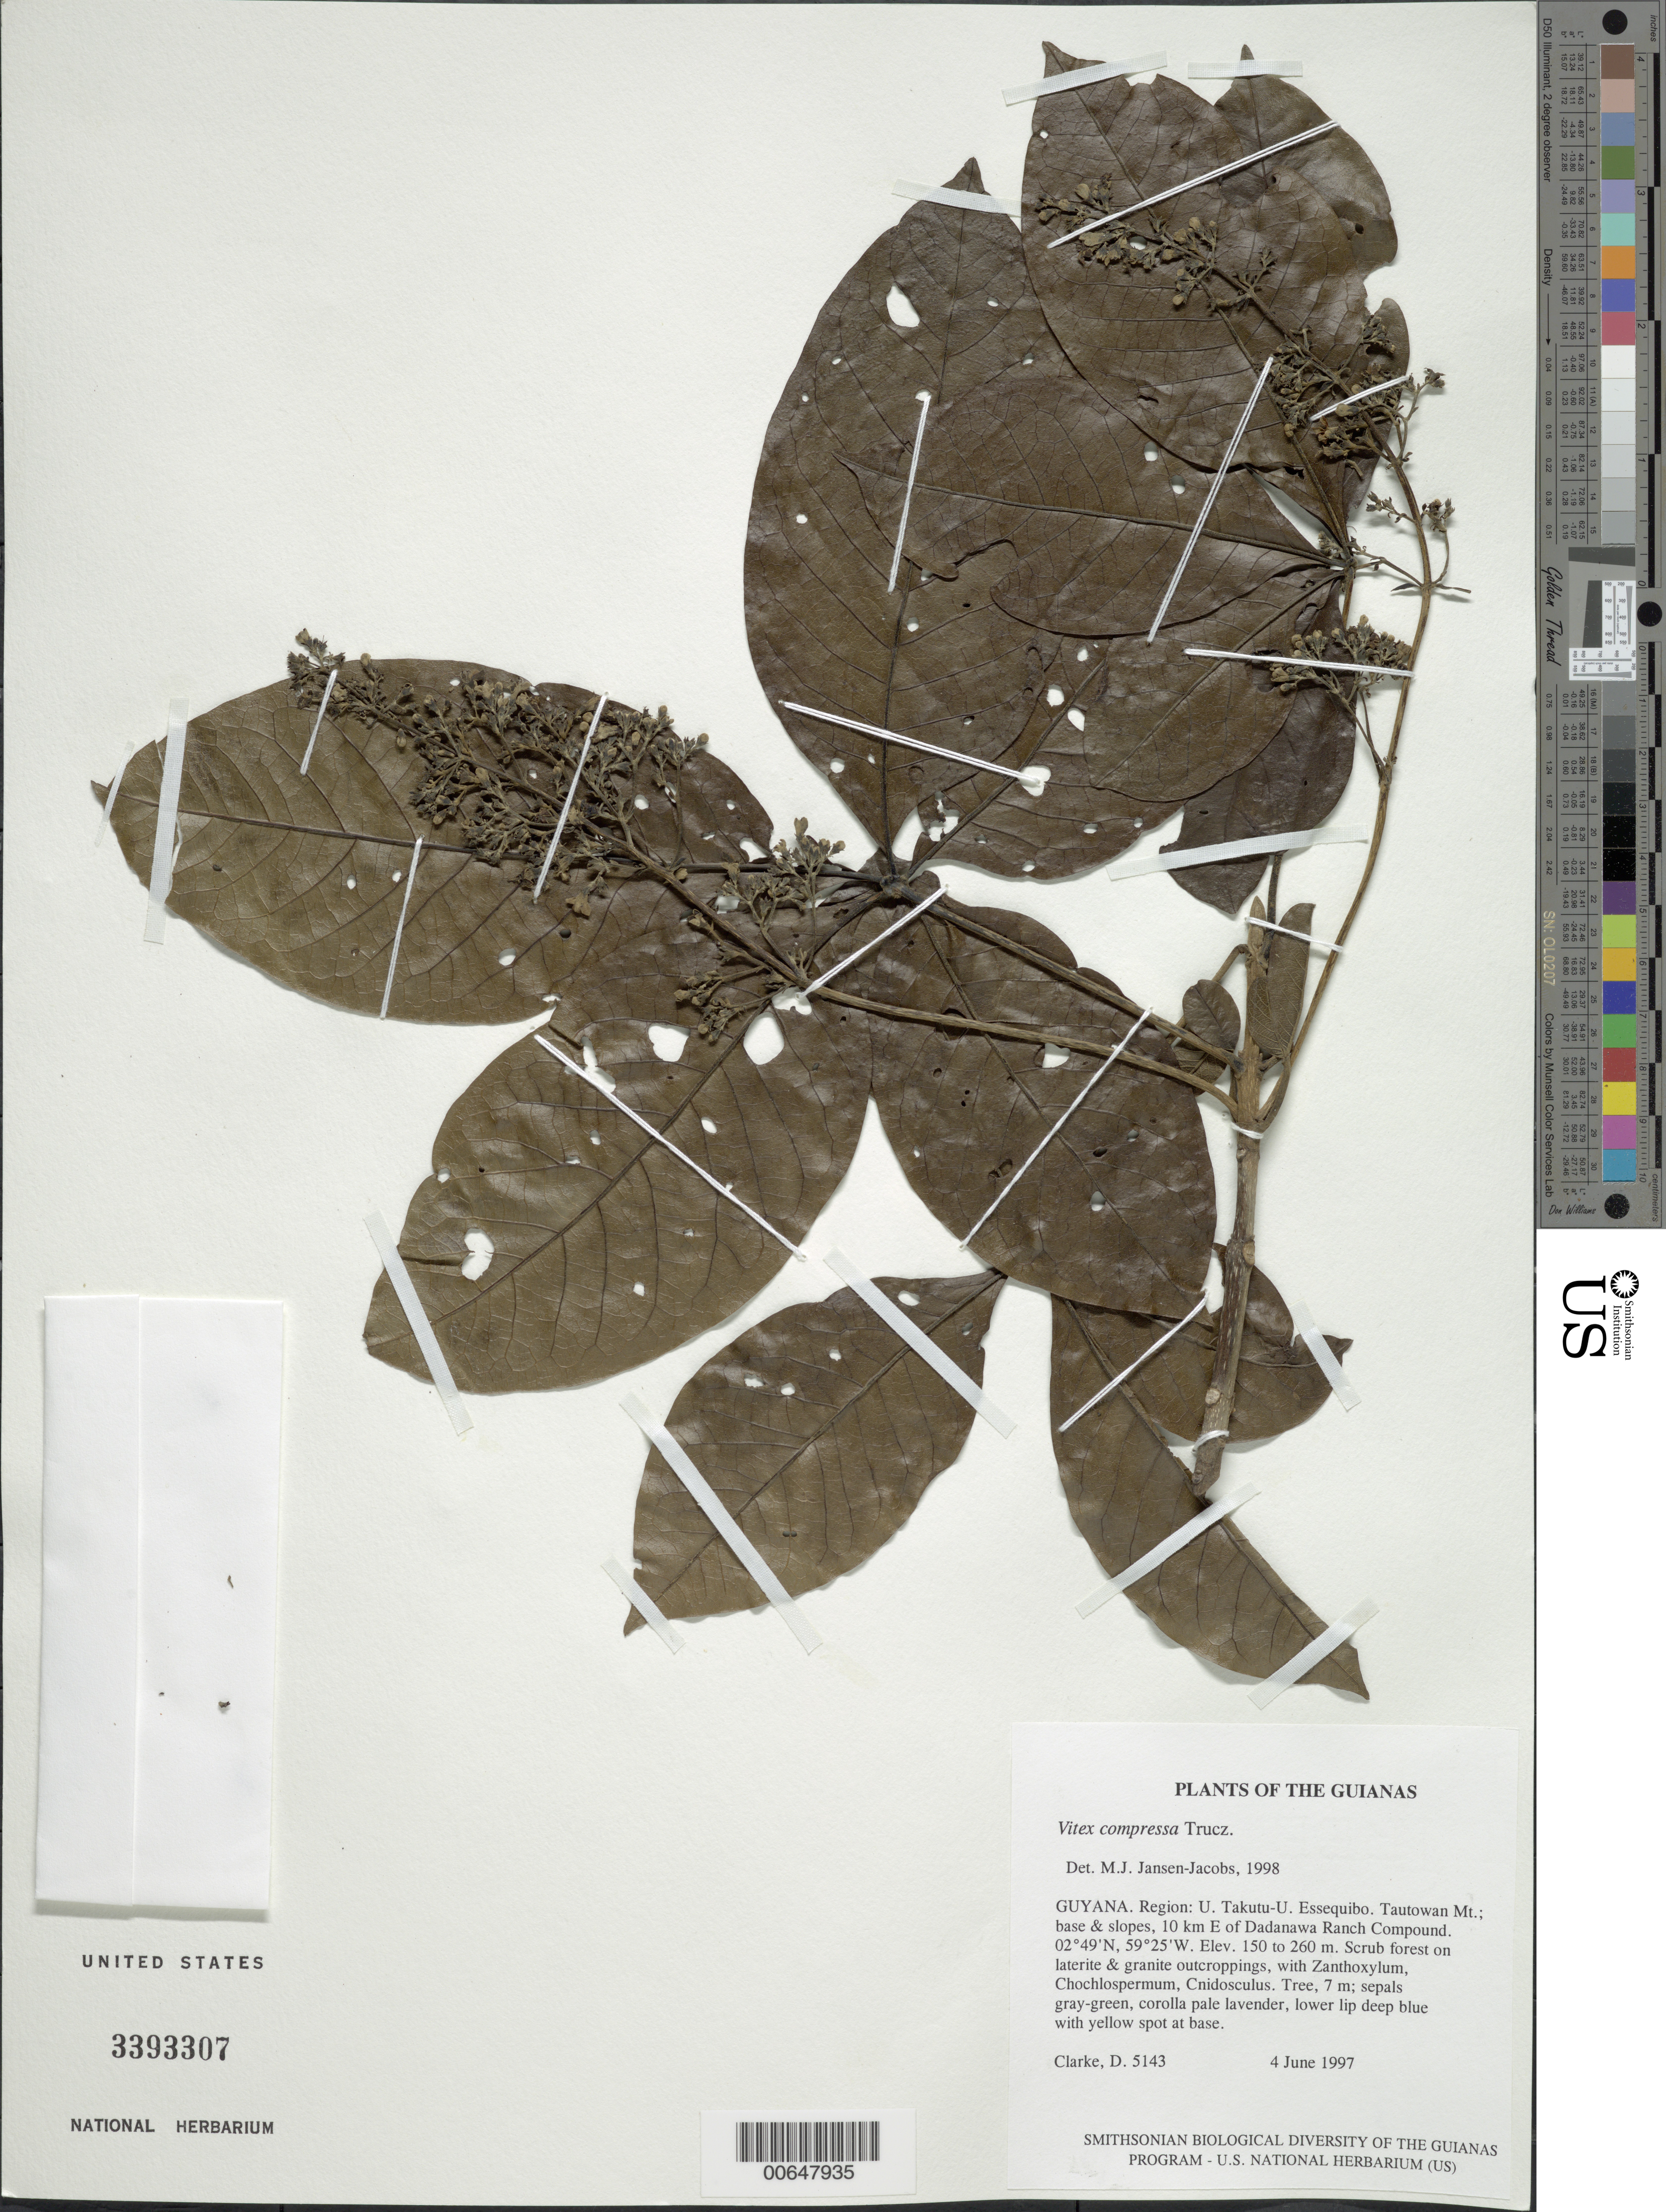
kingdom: Plantae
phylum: Tracheophyta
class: Magnoliopsida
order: Lamiales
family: Lamiaceae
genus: Vitex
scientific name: Vitex compressa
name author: Turcz.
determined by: Jansen-Jacobs, M. J., (U), Nationaal Herbarium Nederland, Utrecht University branch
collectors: H. D. Clarke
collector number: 5143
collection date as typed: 4 June 1997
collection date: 1997-06-04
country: Guyana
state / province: U. Takutu-U. Essequibo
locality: Tautowan Mt.; base & slopes, 10 km E of Dadanawa Ranch Compound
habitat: Scrub forest on laterite & granite outcroppings, with Zanthoxylum, Chochlospermum, Cnidoscolus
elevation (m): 150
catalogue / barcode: US 3393307